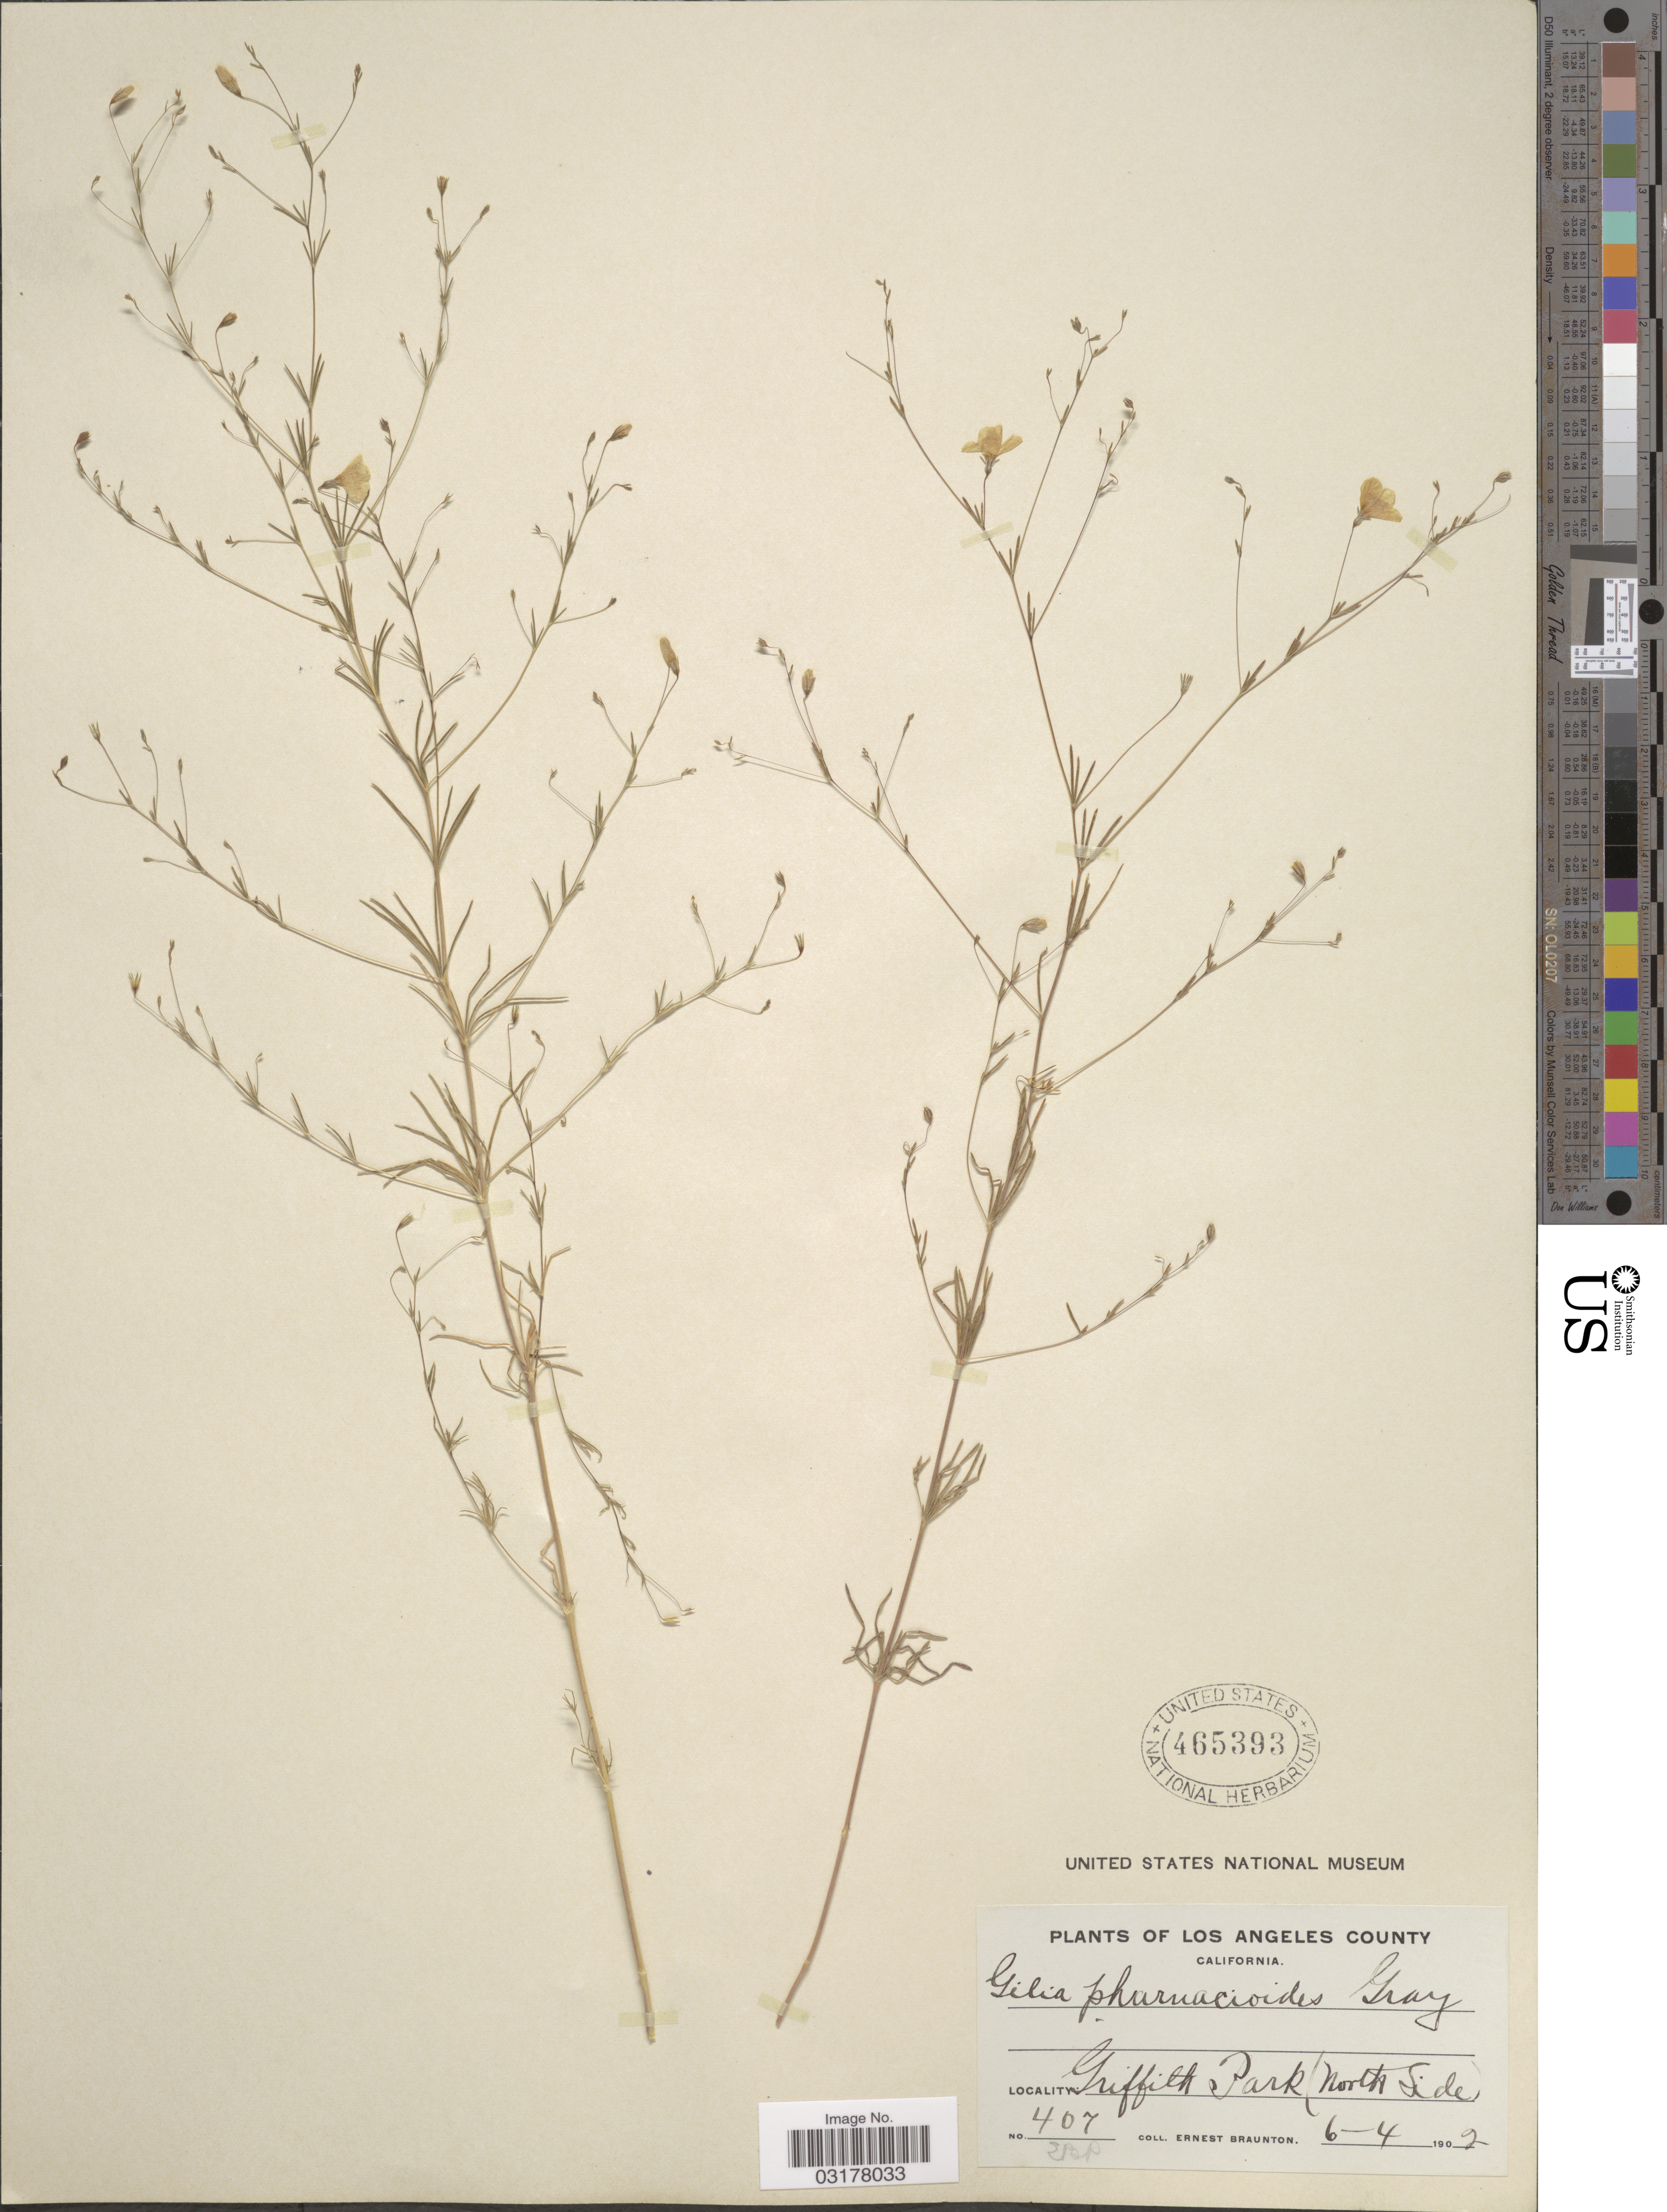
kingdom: Plantae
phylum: Tracheophyta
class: Magnoliopsida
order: Ericales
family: Polemoniaceae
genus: Leptosiphon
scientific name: Leptosiphon liniflorus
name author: (Benth.) J.M. Porter & L.A. Johnson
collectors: E. Braunton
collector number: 407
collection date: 1902-06-04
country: United States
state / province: California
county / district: Los Angeles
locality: Los Angeles County, Griffith Park (North Side).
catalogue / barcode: US 465393